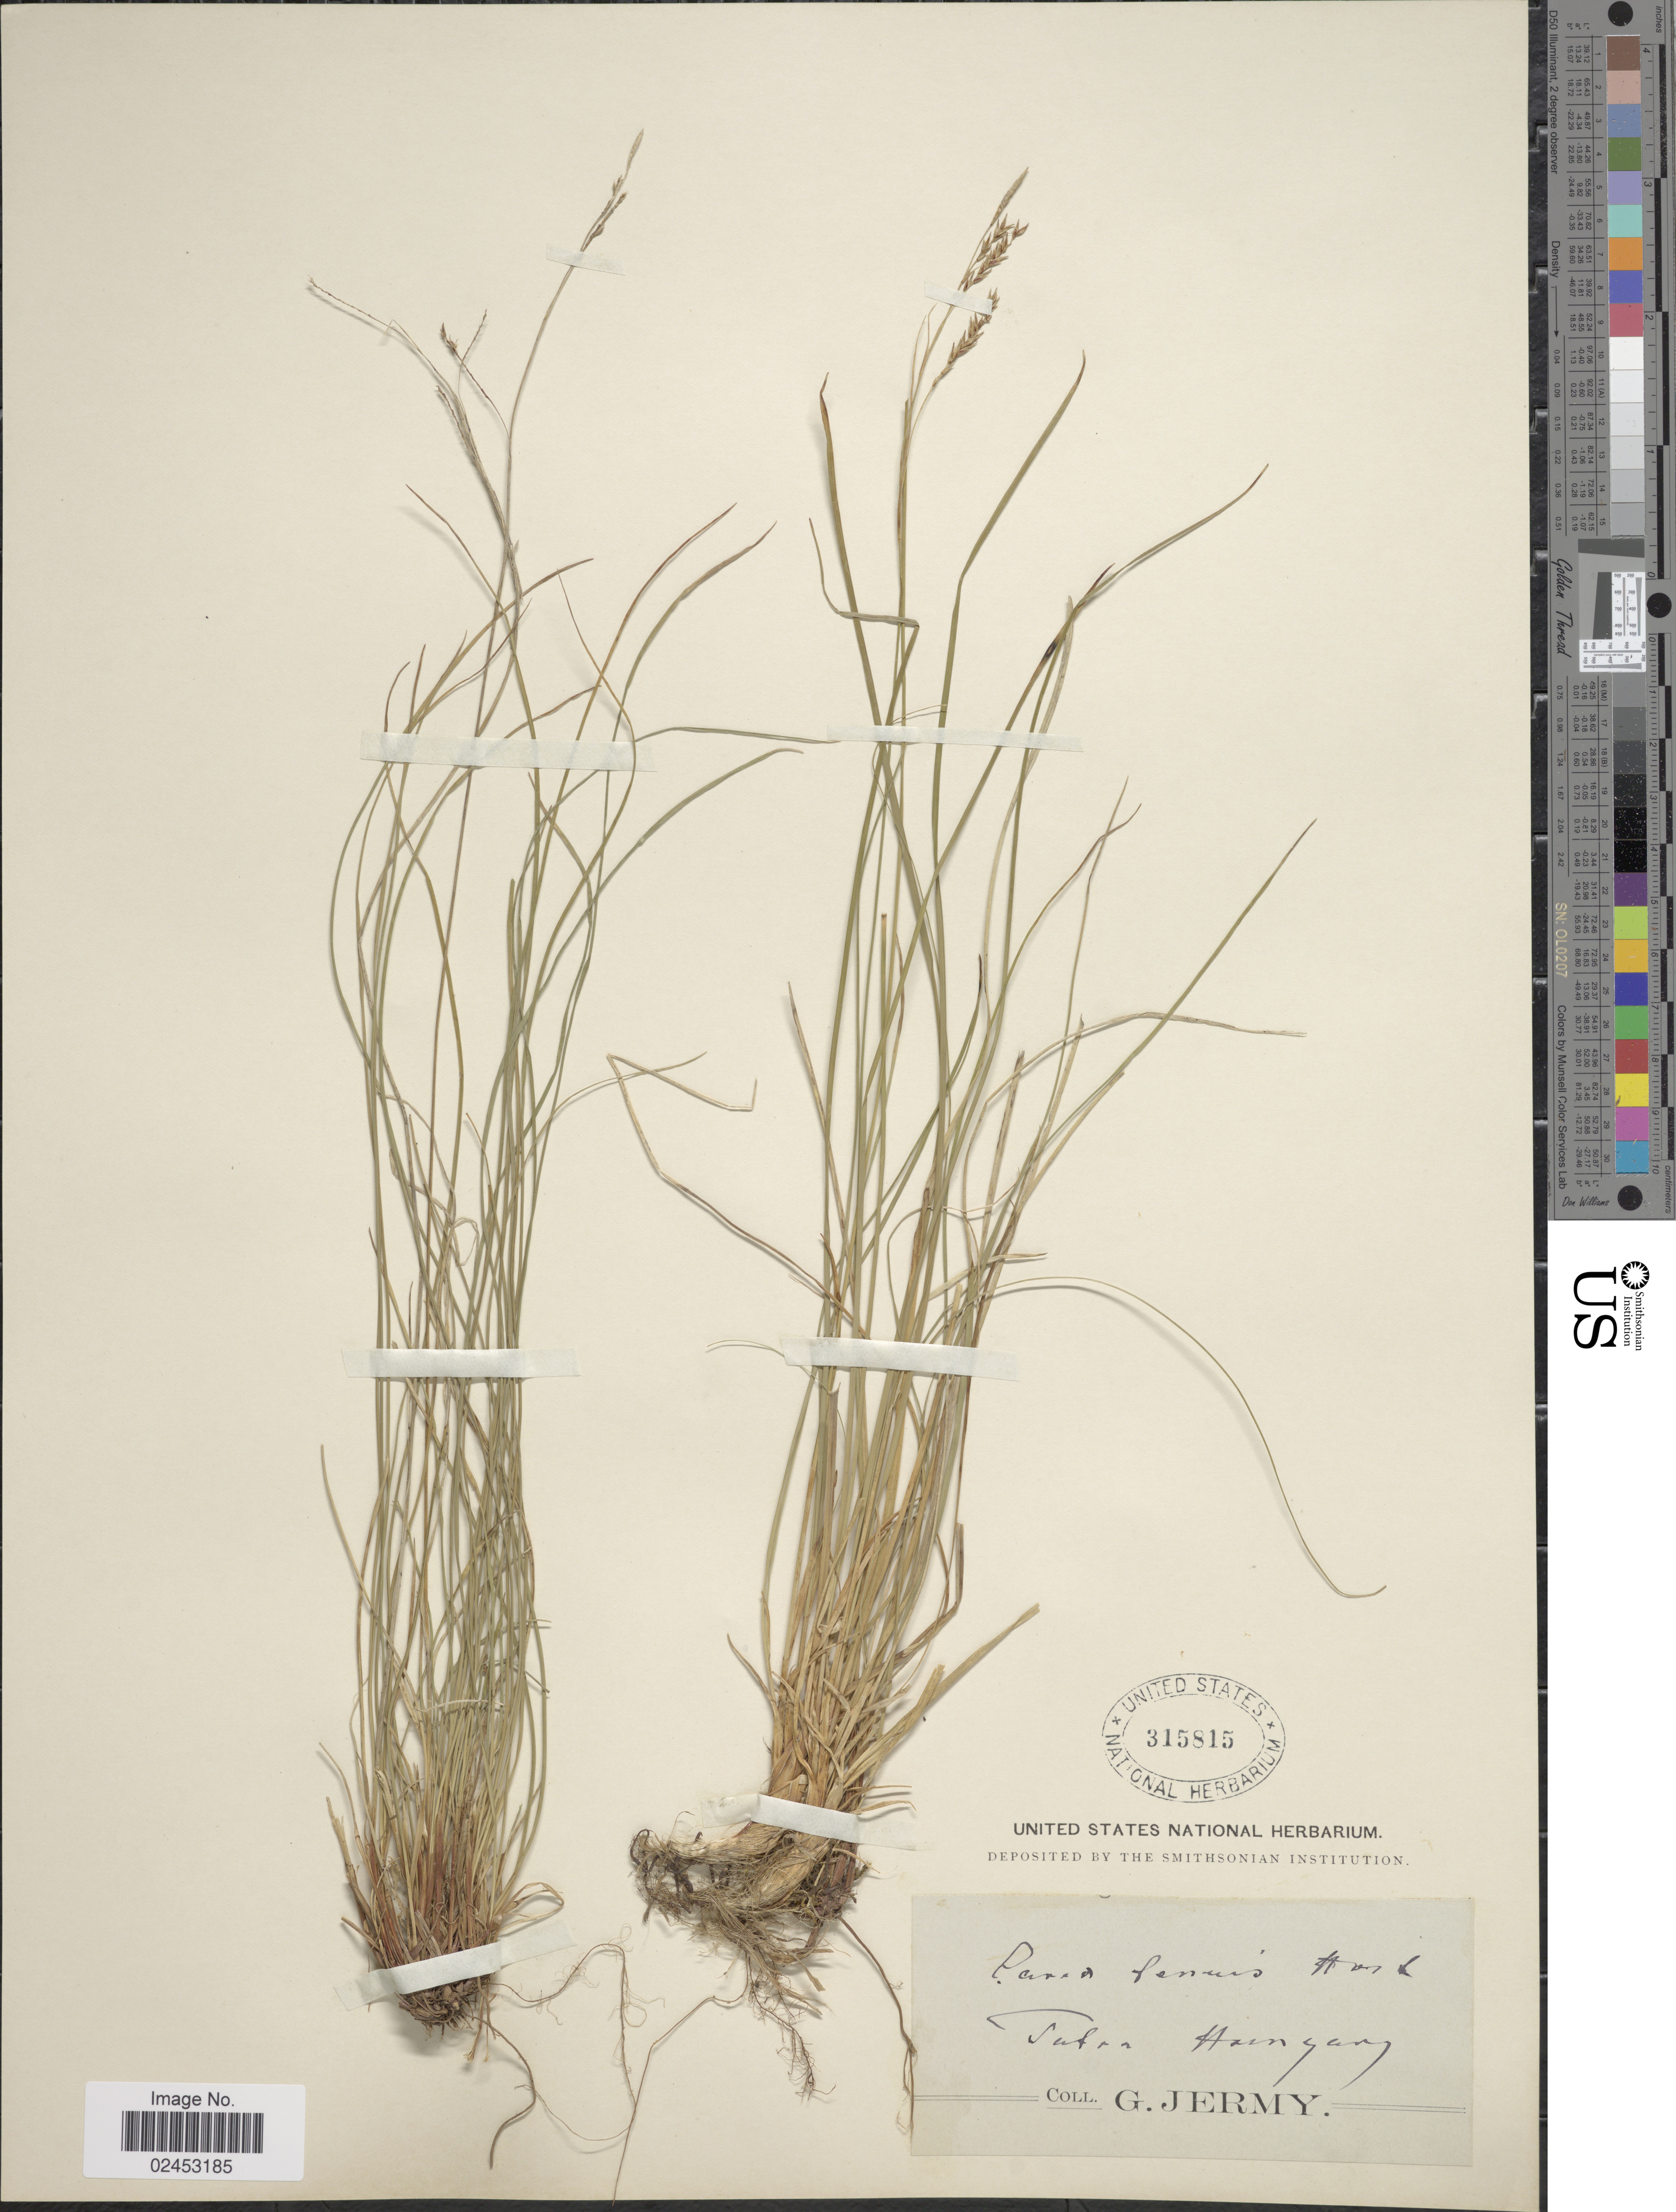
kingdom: Plantae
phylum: Tracheophyta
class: Liliopsida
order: Poales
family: Cyperaceae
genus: Carex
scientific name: Carex brachystachys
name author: Schrank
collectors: G. Jermy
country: Hungary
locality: Tatra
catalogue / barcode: US 315815